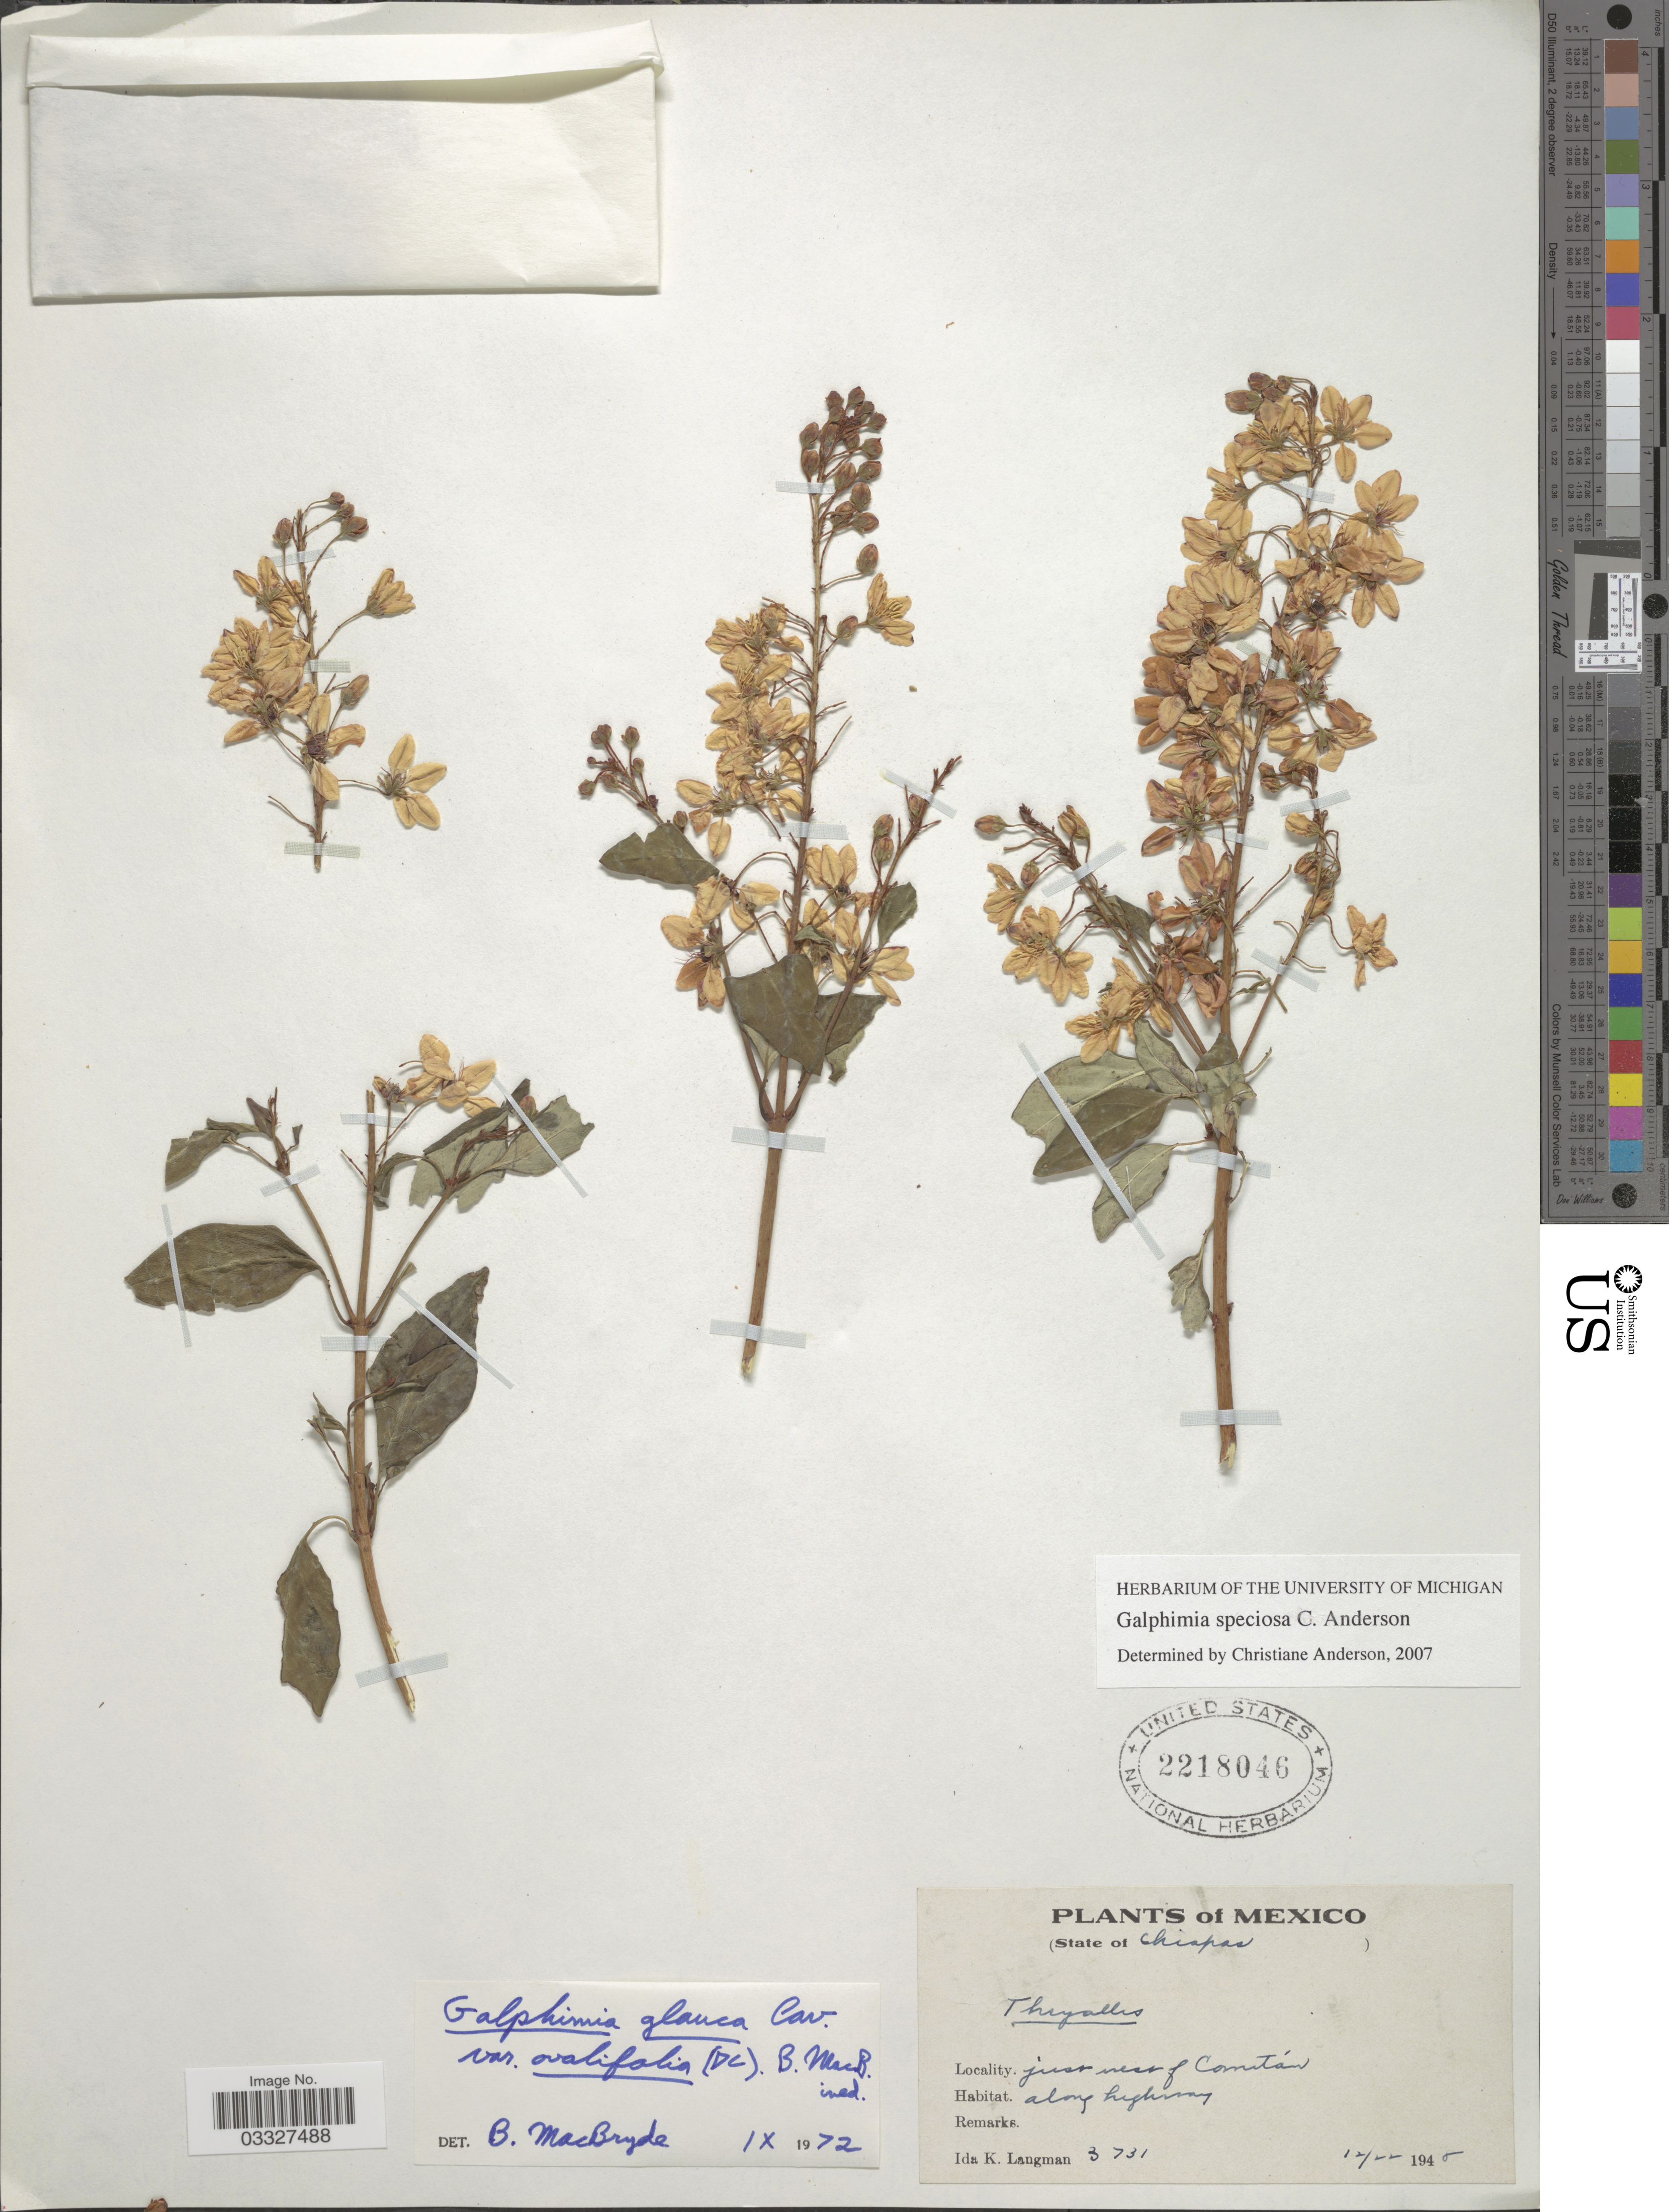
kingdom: Plantae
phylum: Tracheophyta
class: Magnoliopsida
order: Malpighiales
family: Malpighiaceae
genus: Galphimia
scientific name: Galphimia speciosa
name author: C.E. Anderson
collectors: I. K. Langman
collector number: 3731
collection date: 1948-12-22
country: Mexico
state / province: Chiapas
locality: Just west of Comitán.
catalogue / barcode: US 2218046